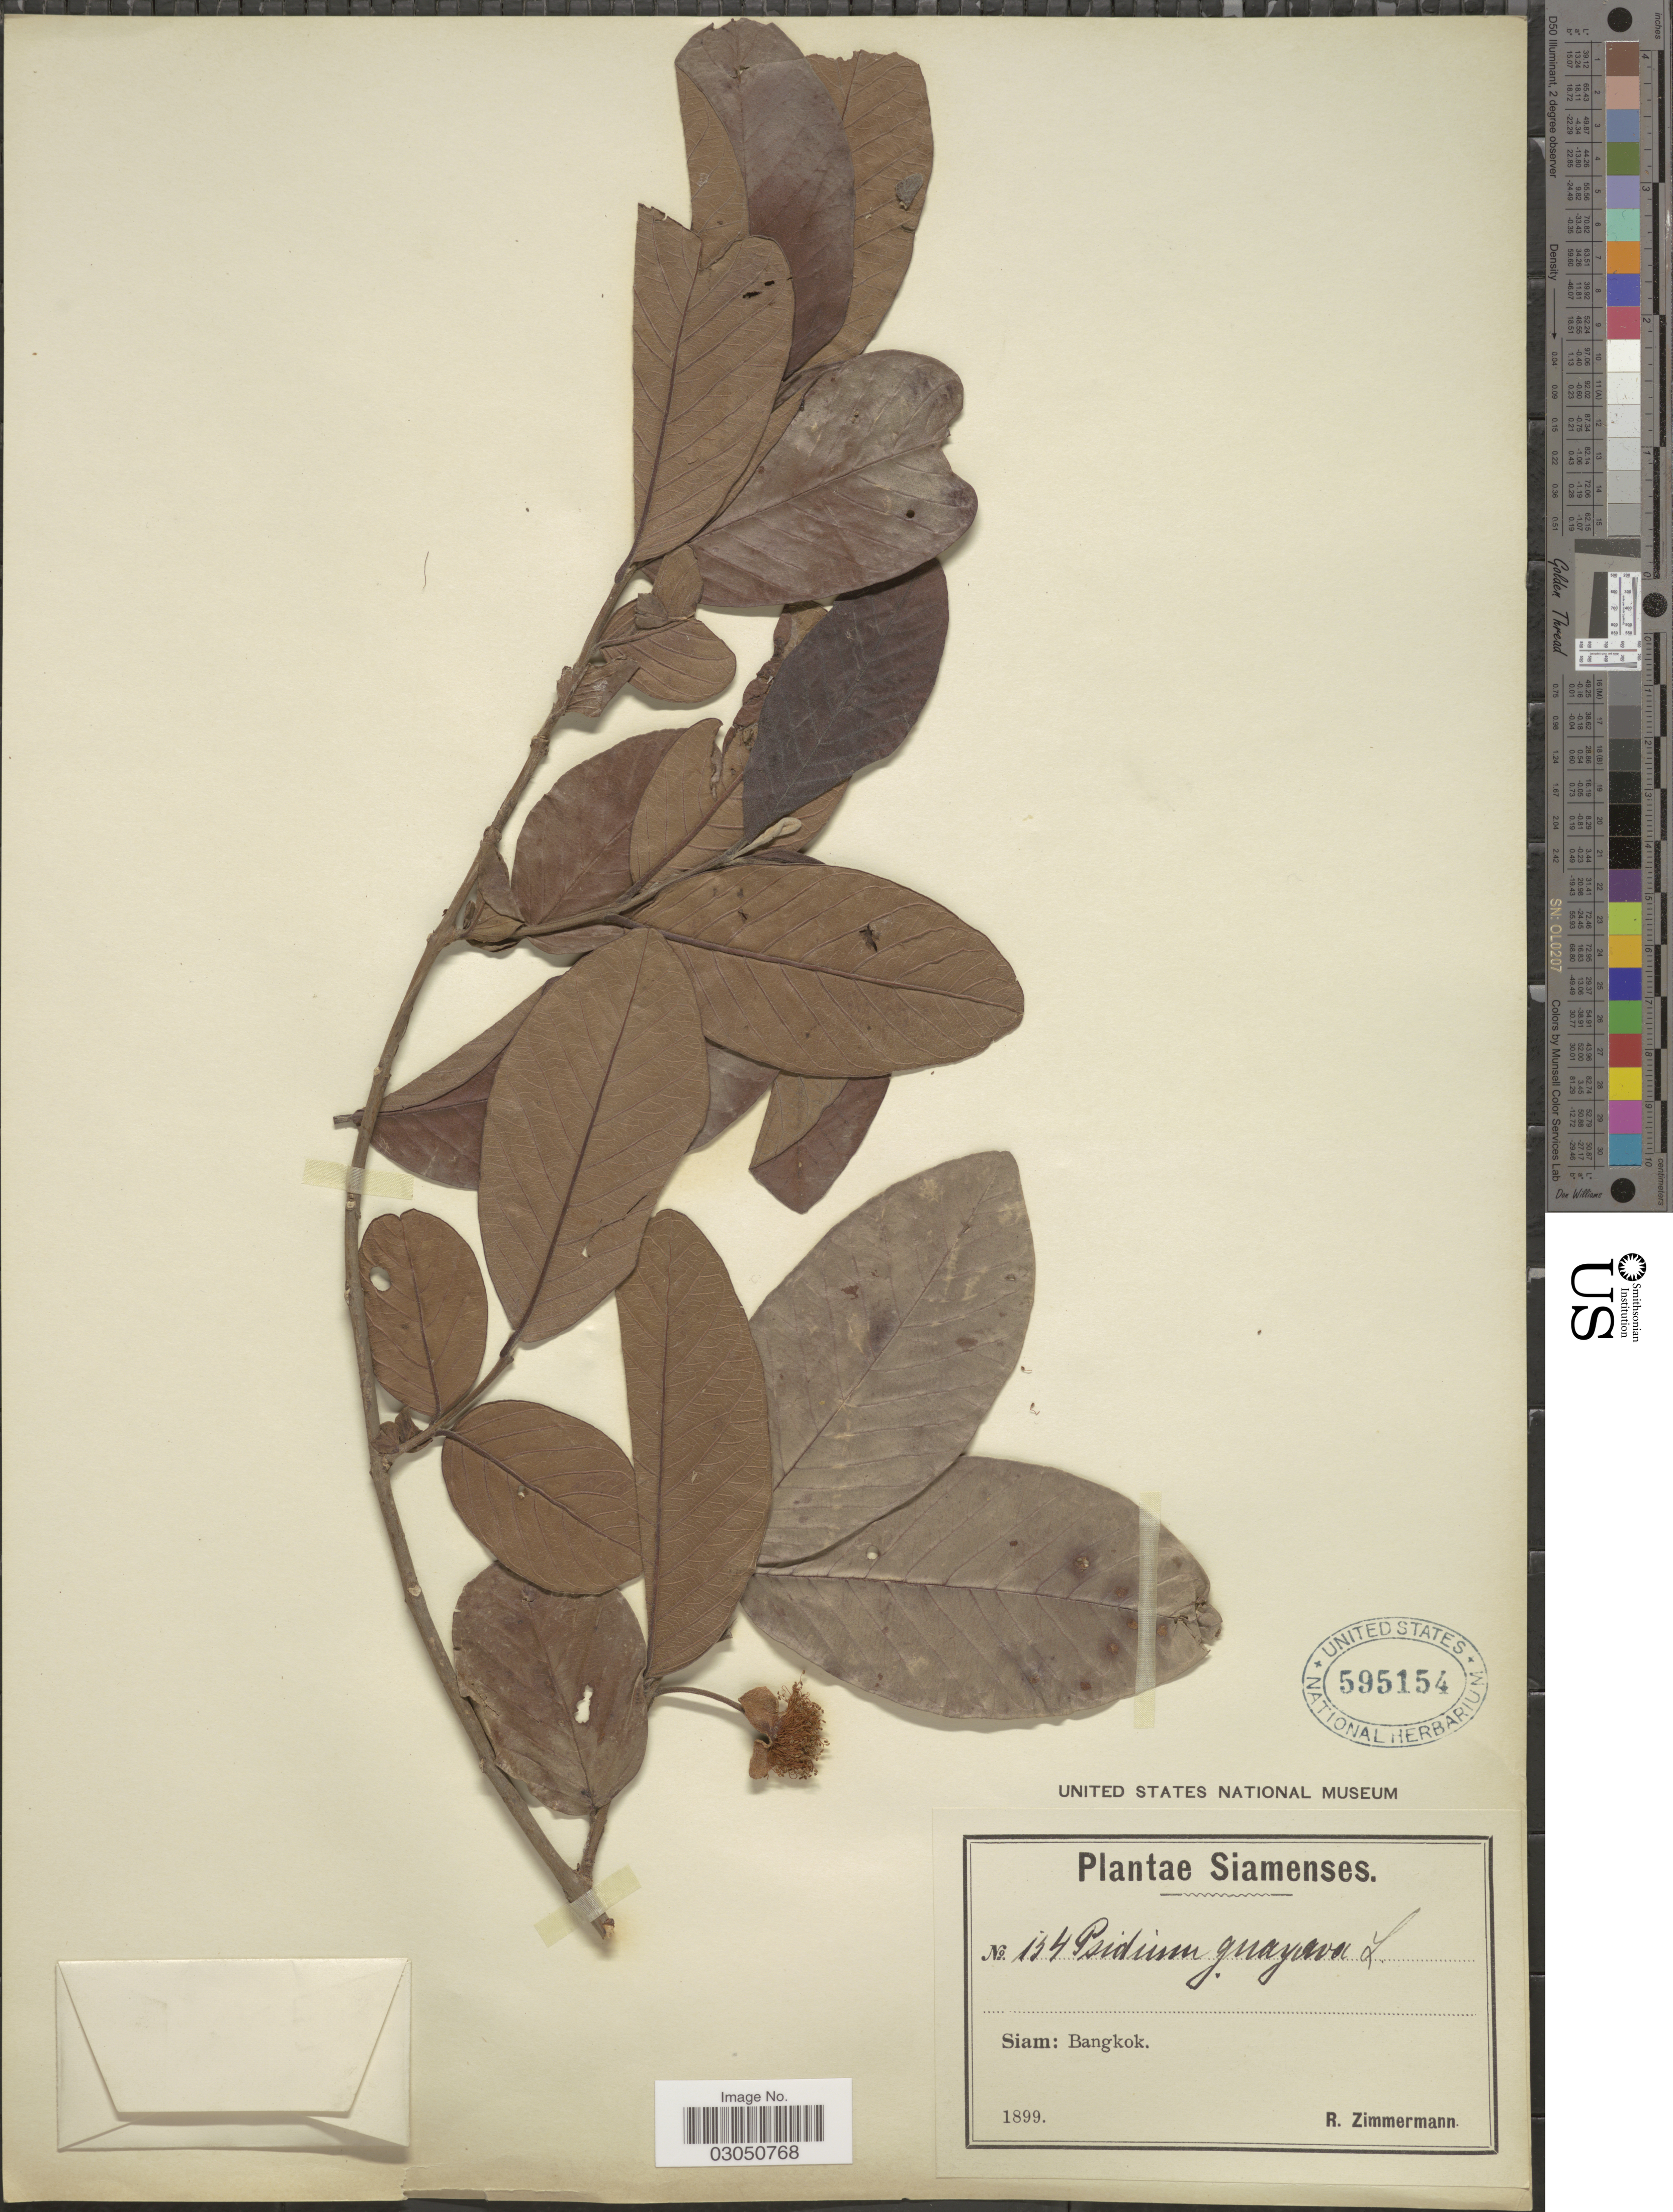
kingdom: Plantae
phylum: Tracheophyta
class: Magnoliopsida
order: Myrtales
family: Myrtaceae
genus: Psidium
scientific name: Psidium guajava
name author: L.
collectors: R. Zimmermann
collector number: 134*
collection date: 1899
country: Thailand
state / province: Bangkok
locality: Siam.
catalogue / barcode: US 595154